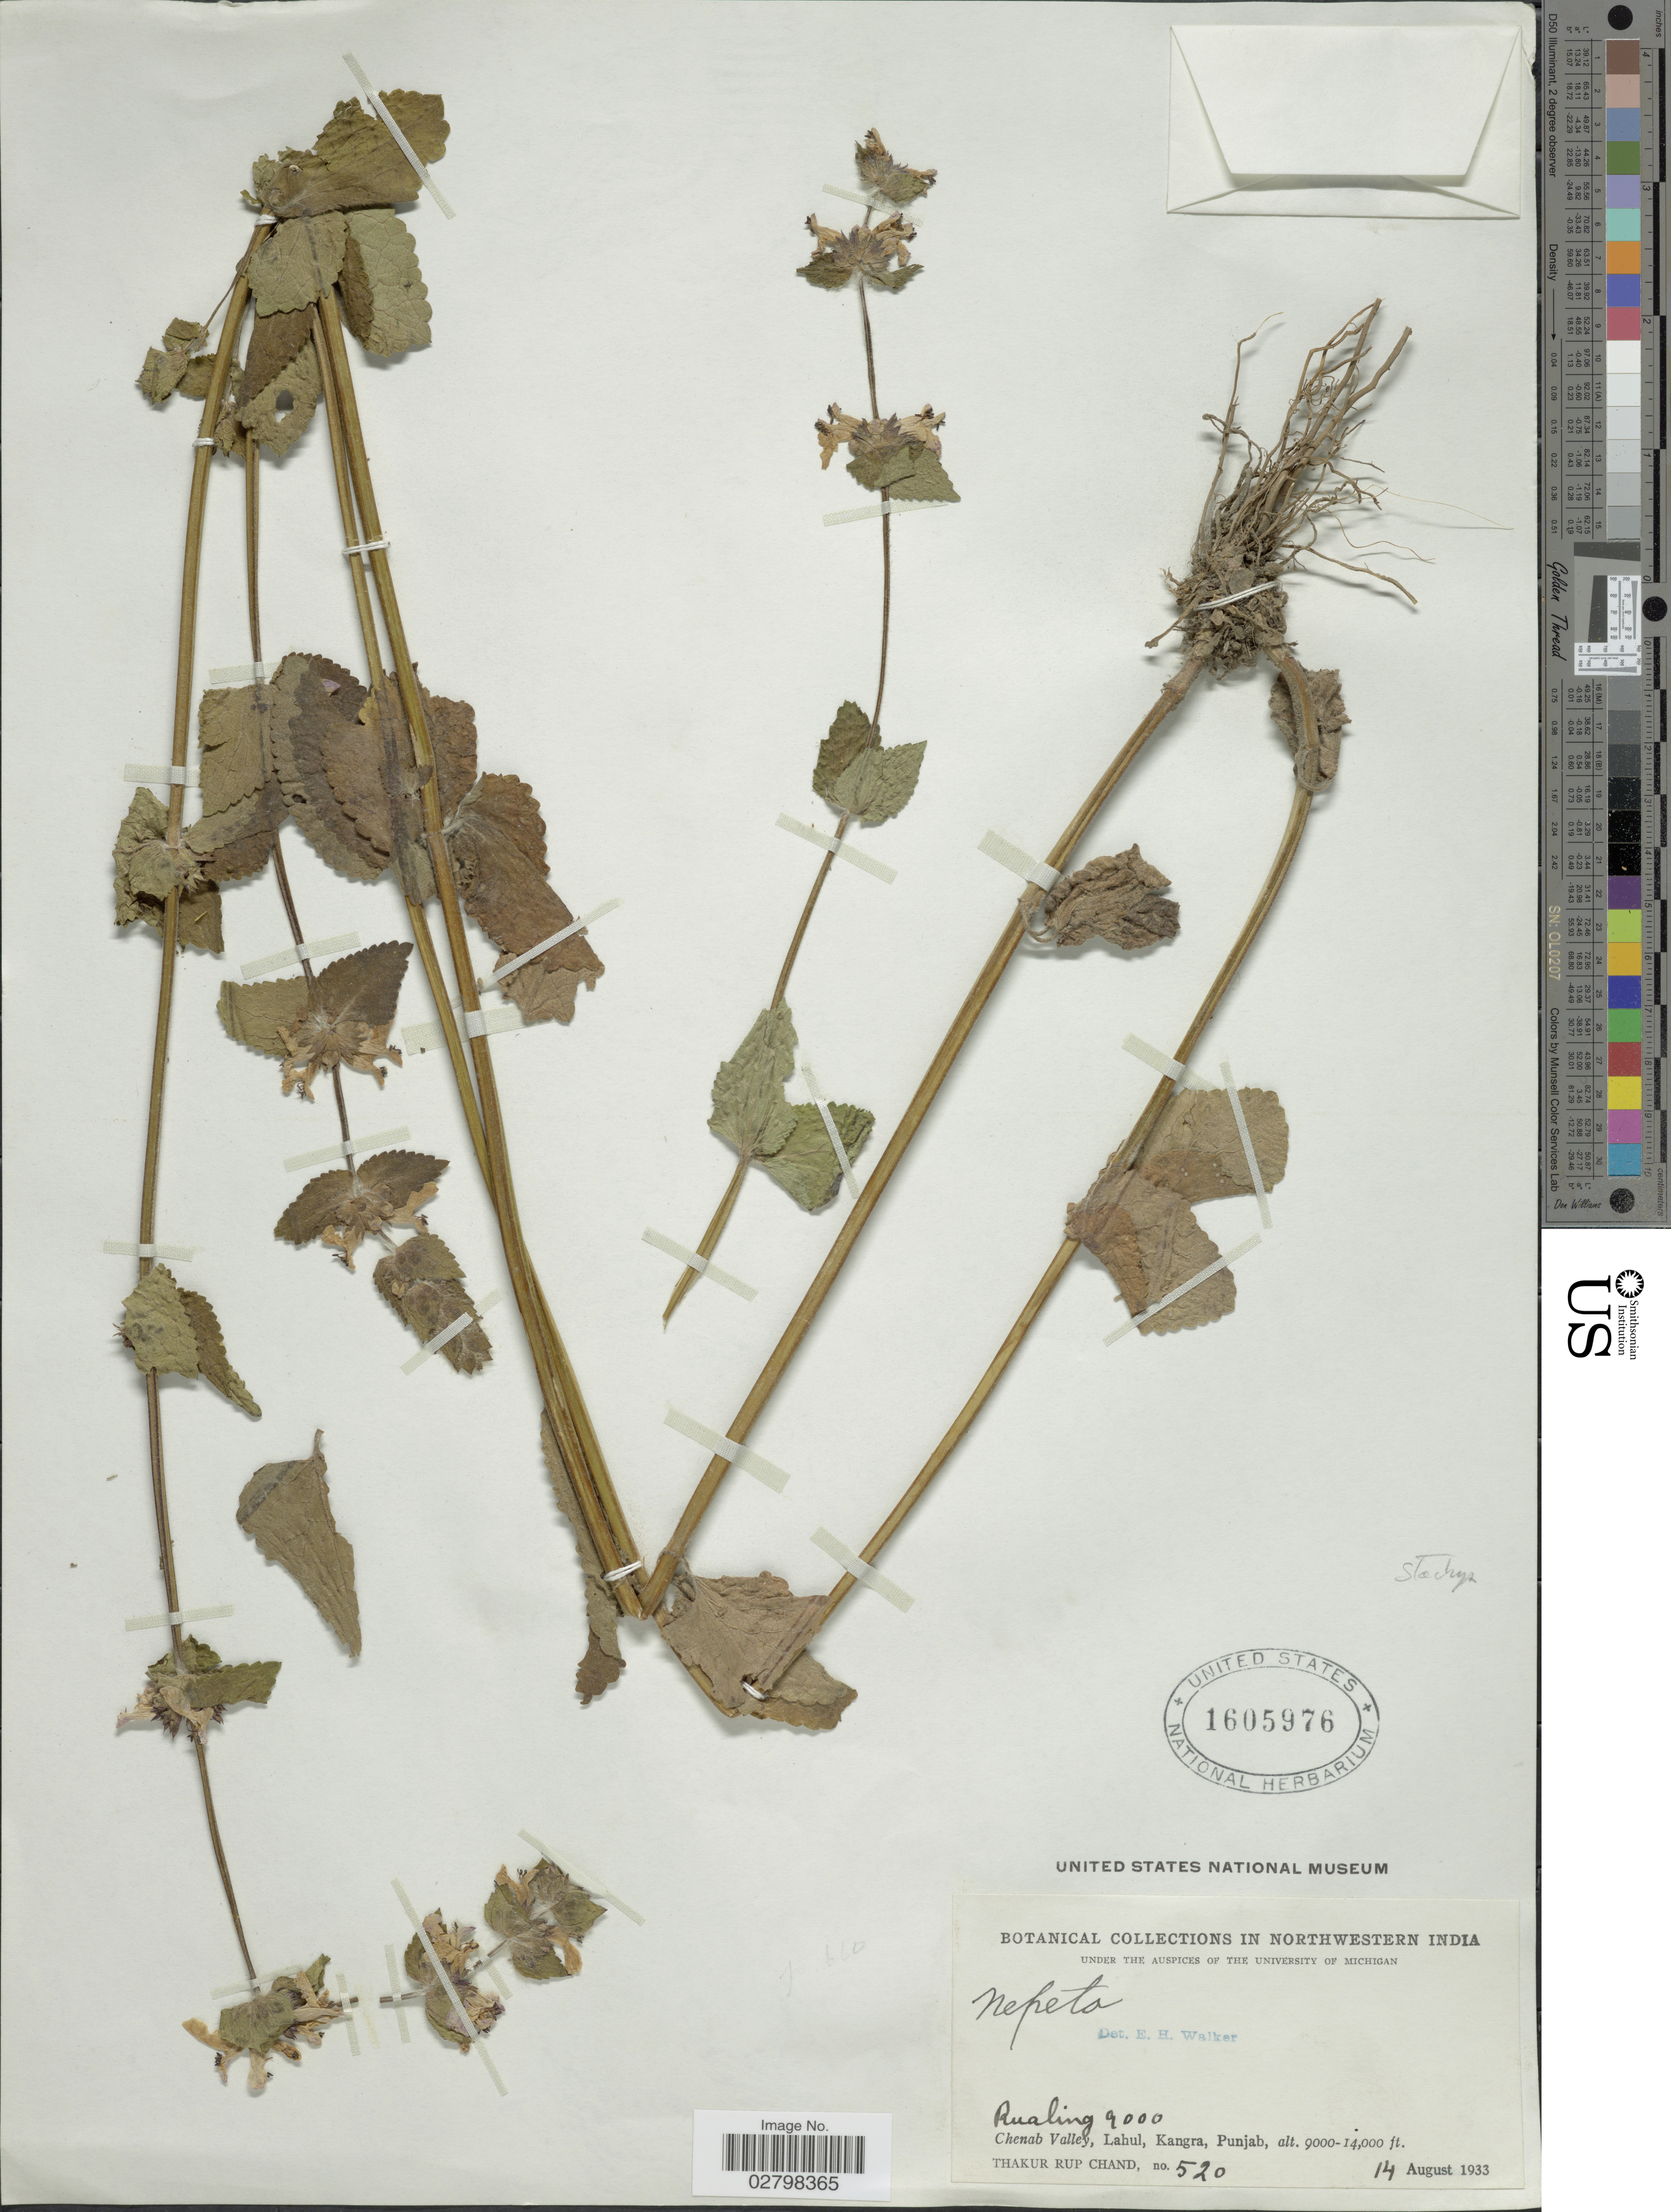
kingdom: Plantae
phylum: Tracheophyta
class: Magnoliopsida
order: Lamiales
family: Lamiaceae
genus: Stachys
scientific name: Stachys sp.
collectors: T. R. Chand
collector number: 520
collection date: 1933-08-14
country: India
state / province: Himachal Pradesh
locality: In Northwestern India. Rualing. Chenab Valley, Kangra.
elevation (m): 2743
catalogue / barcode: US 1605976